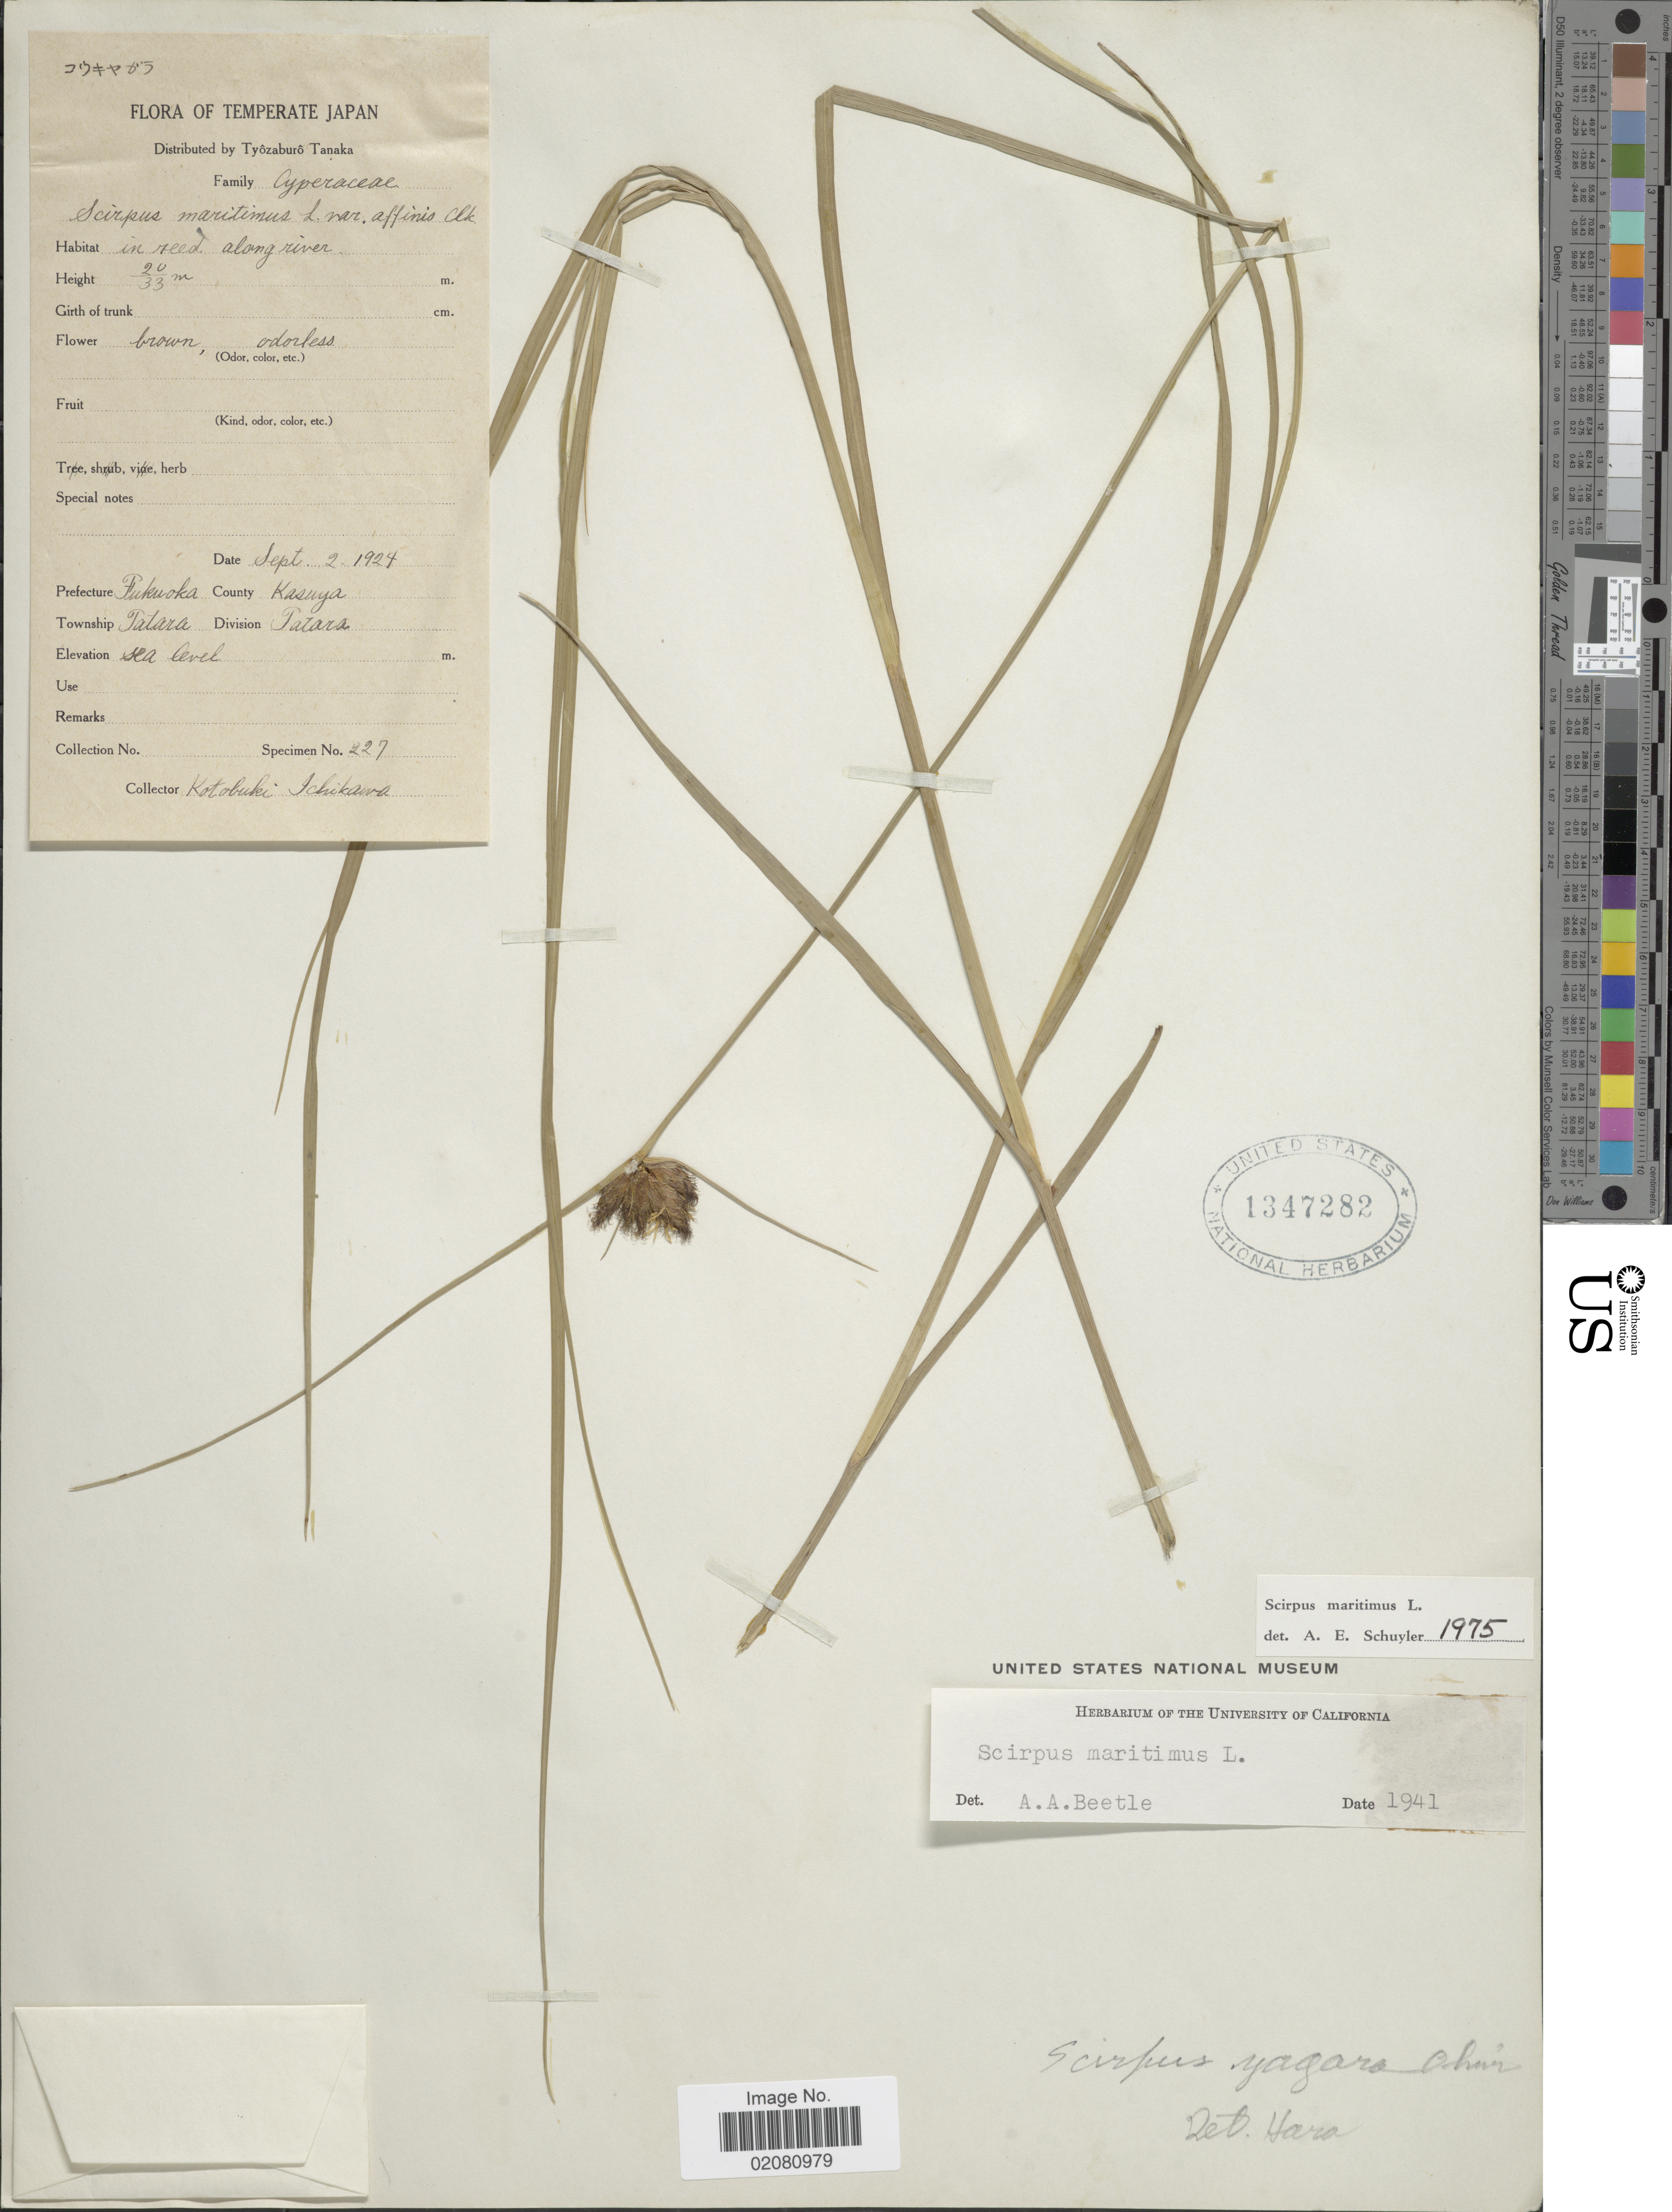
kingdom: Plantae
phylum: Tracheophyta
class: Liliopsida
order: Poales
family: Cyperaceae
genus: Bolboschoenus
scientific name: Bolboschoenus maritimus subsp. maritimus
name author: (L.) Palla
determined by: Strong, Mark T., (BOT), Smithsonian Institution - National Museum of Natural History (UNITED STATES)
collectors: K. Schikawa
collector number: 227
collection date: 1924-09-02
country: Japan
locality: Temperate Japan.Prefecture Takuoka, Township Tatara, County Kasuya, Division Tarara.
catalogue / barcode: US 137282